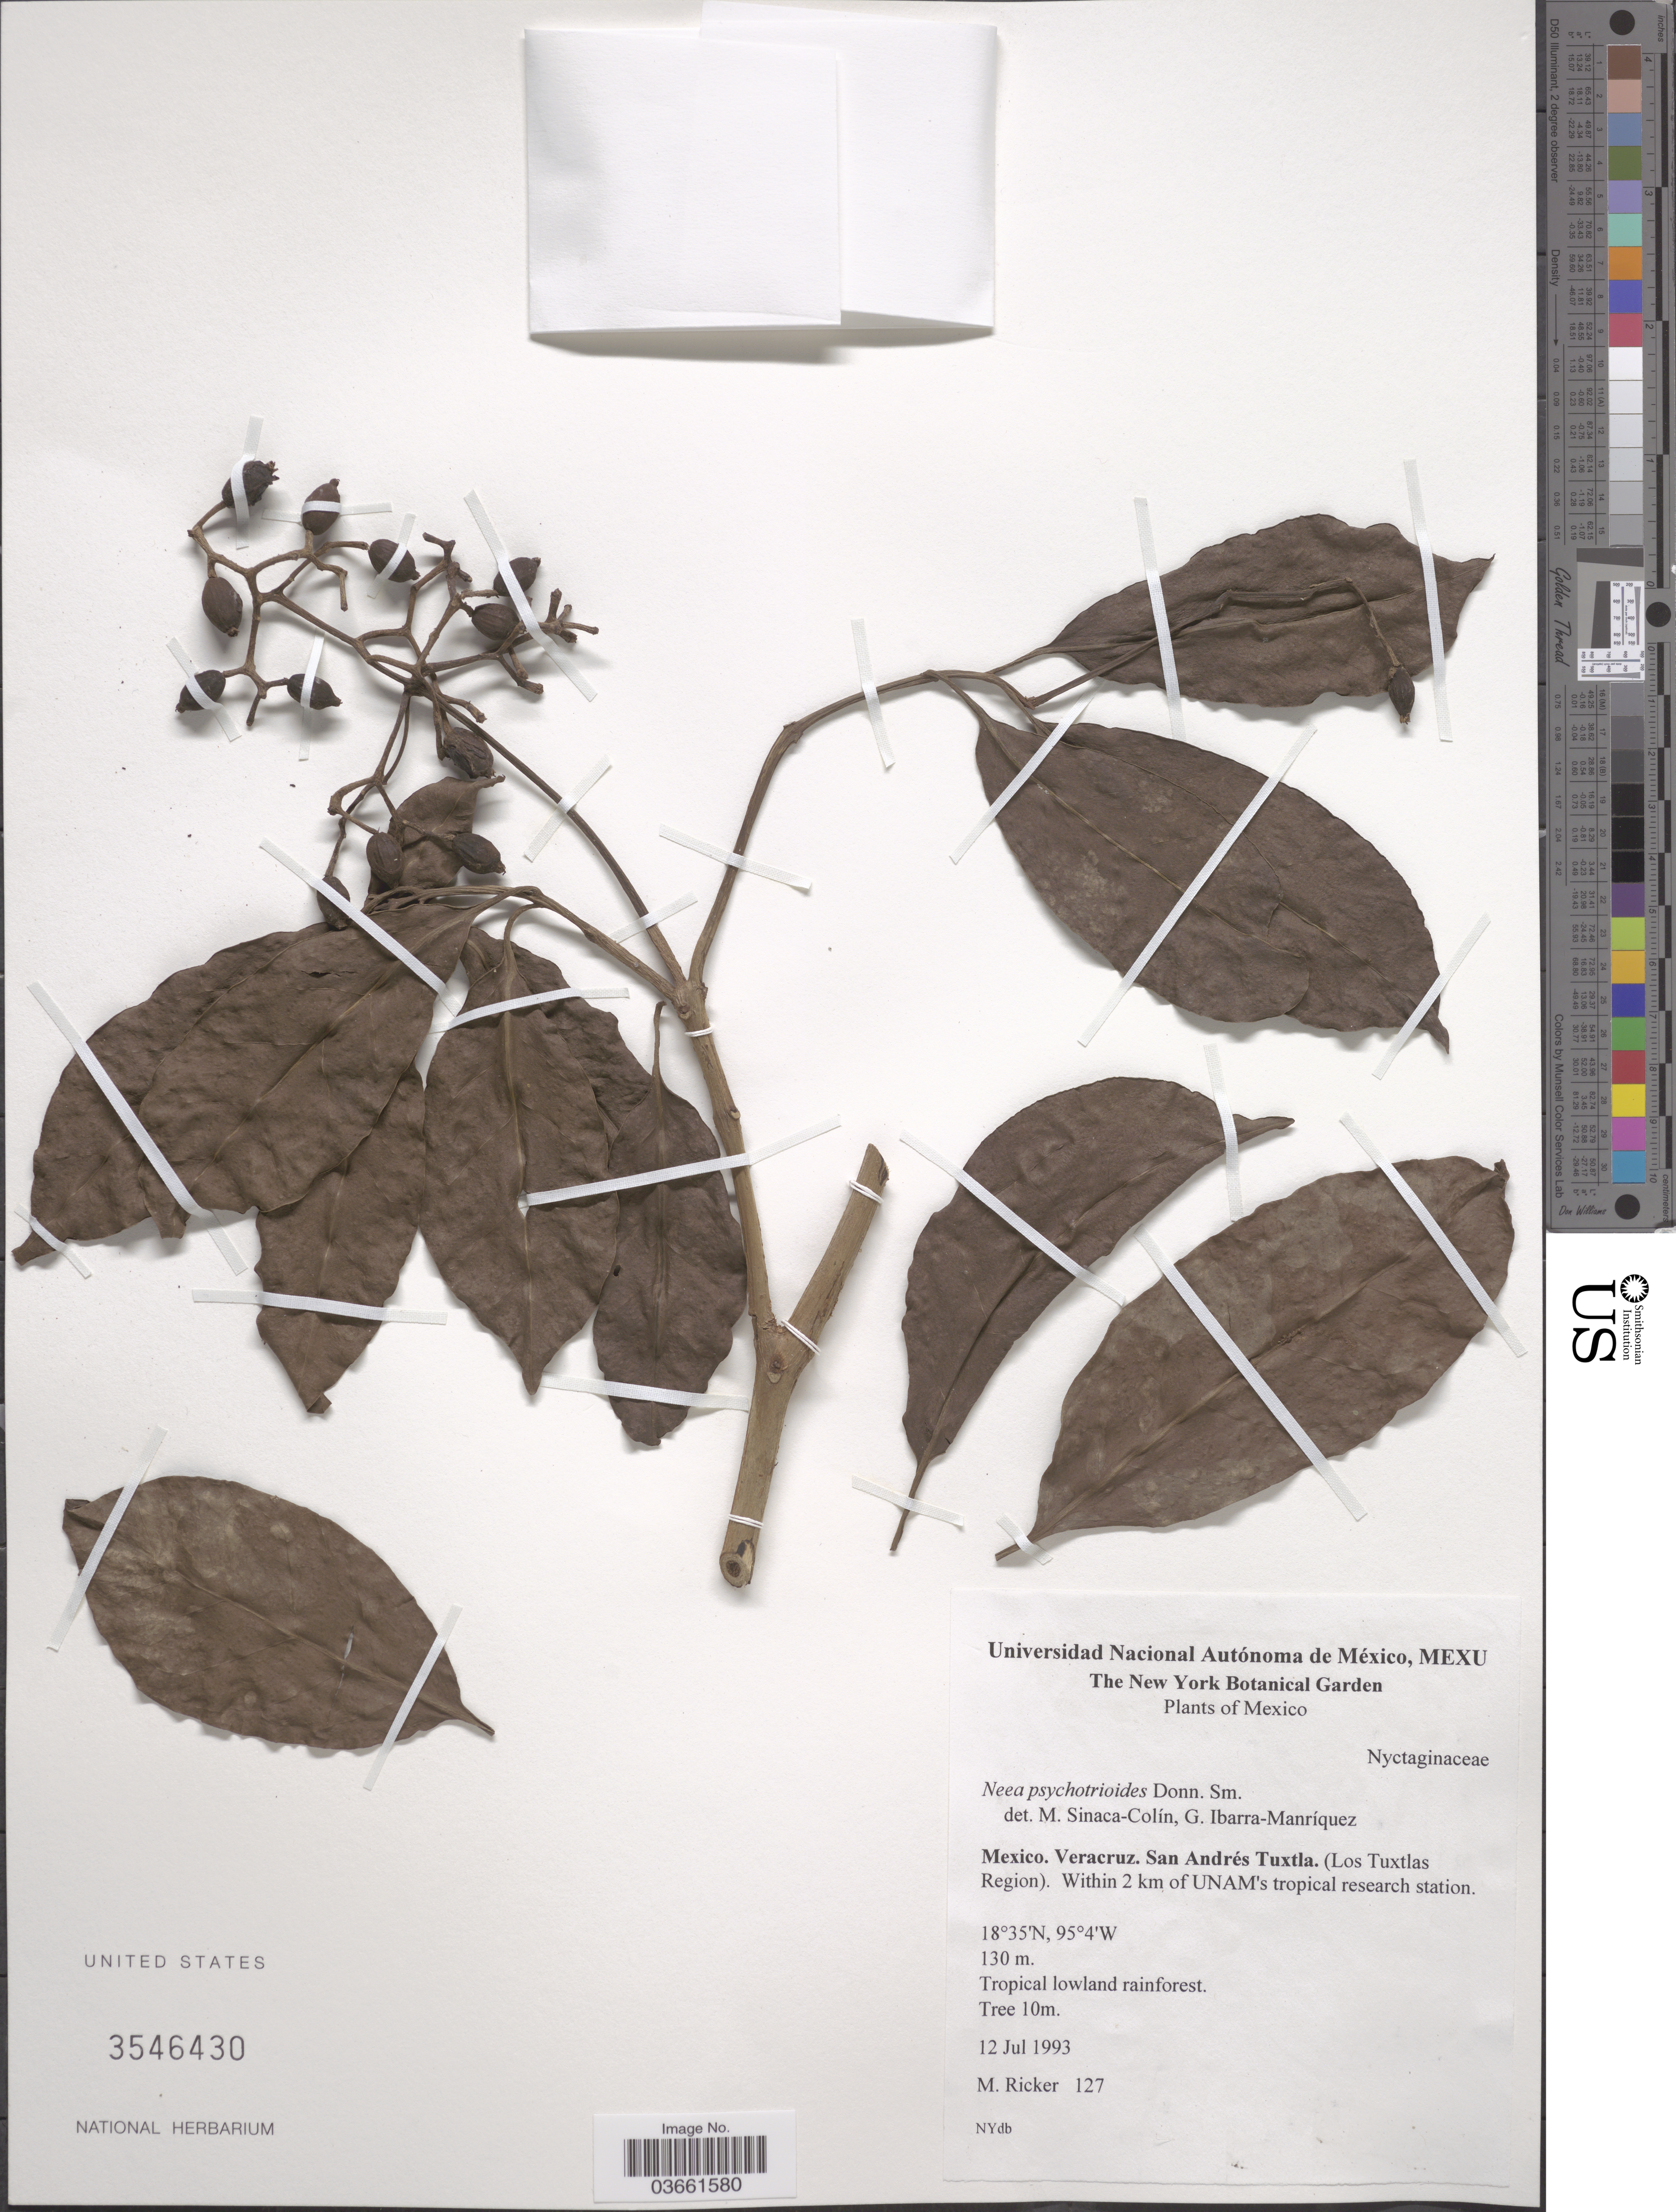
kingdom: Plantae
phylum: Tracheophyta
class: Magnoliopsida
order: Caryophyllales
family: Nyctaginaceae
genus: Neea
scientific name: Neea psychotrioides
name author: Donn. Sm.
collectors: M. Ricker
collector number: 127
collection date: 1993-07-12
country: Mexico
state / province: Veracruz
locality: Veracruz. San Andrés Tuxtla. (Los Tuxtlas Region). Within 2 km of UNAM's tropical research station.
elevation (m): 130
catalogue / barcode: US 3546430